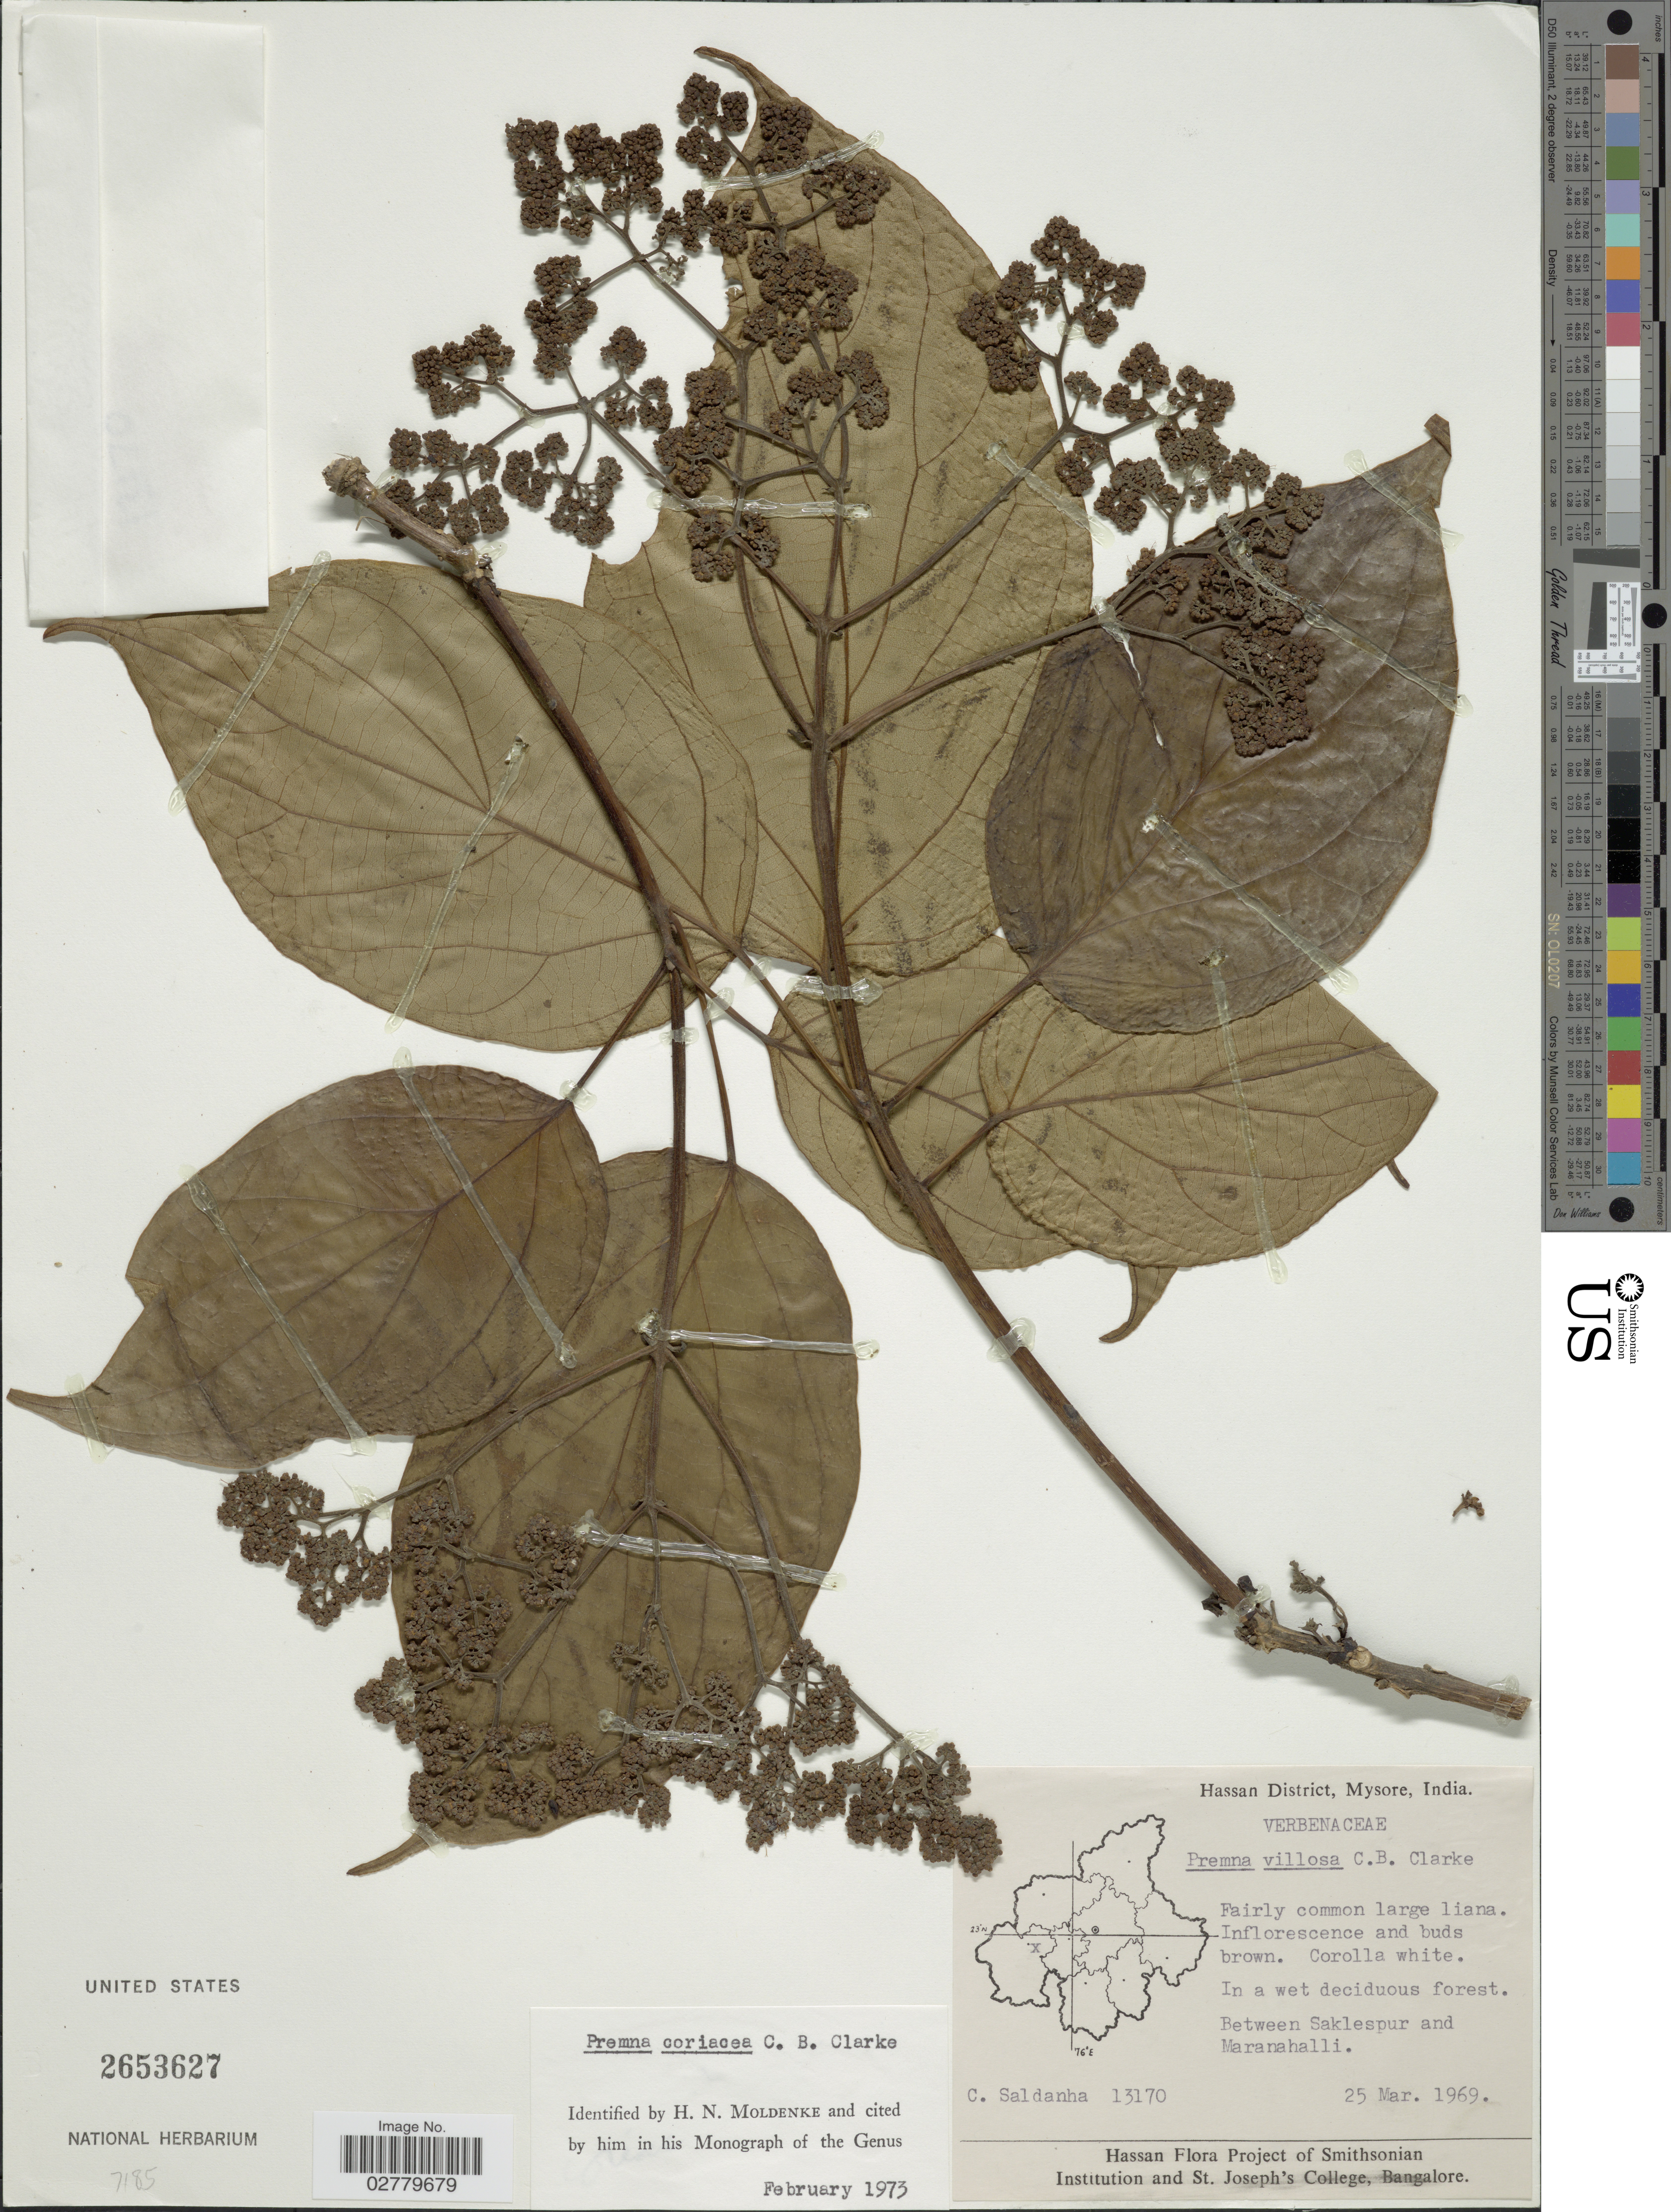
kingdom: Plantae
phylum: Tracheophyta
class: Magnoliopsida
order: Lamiales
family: Lamiaceae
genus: Premna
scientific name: Premna coriacea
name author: C.B. Clarke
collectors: C. Saldanha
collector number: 13170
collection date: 1969-03-25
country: India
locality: Hassan District, Mysore. Between Saklespur and Maranahalli.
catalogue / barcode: US 2653627